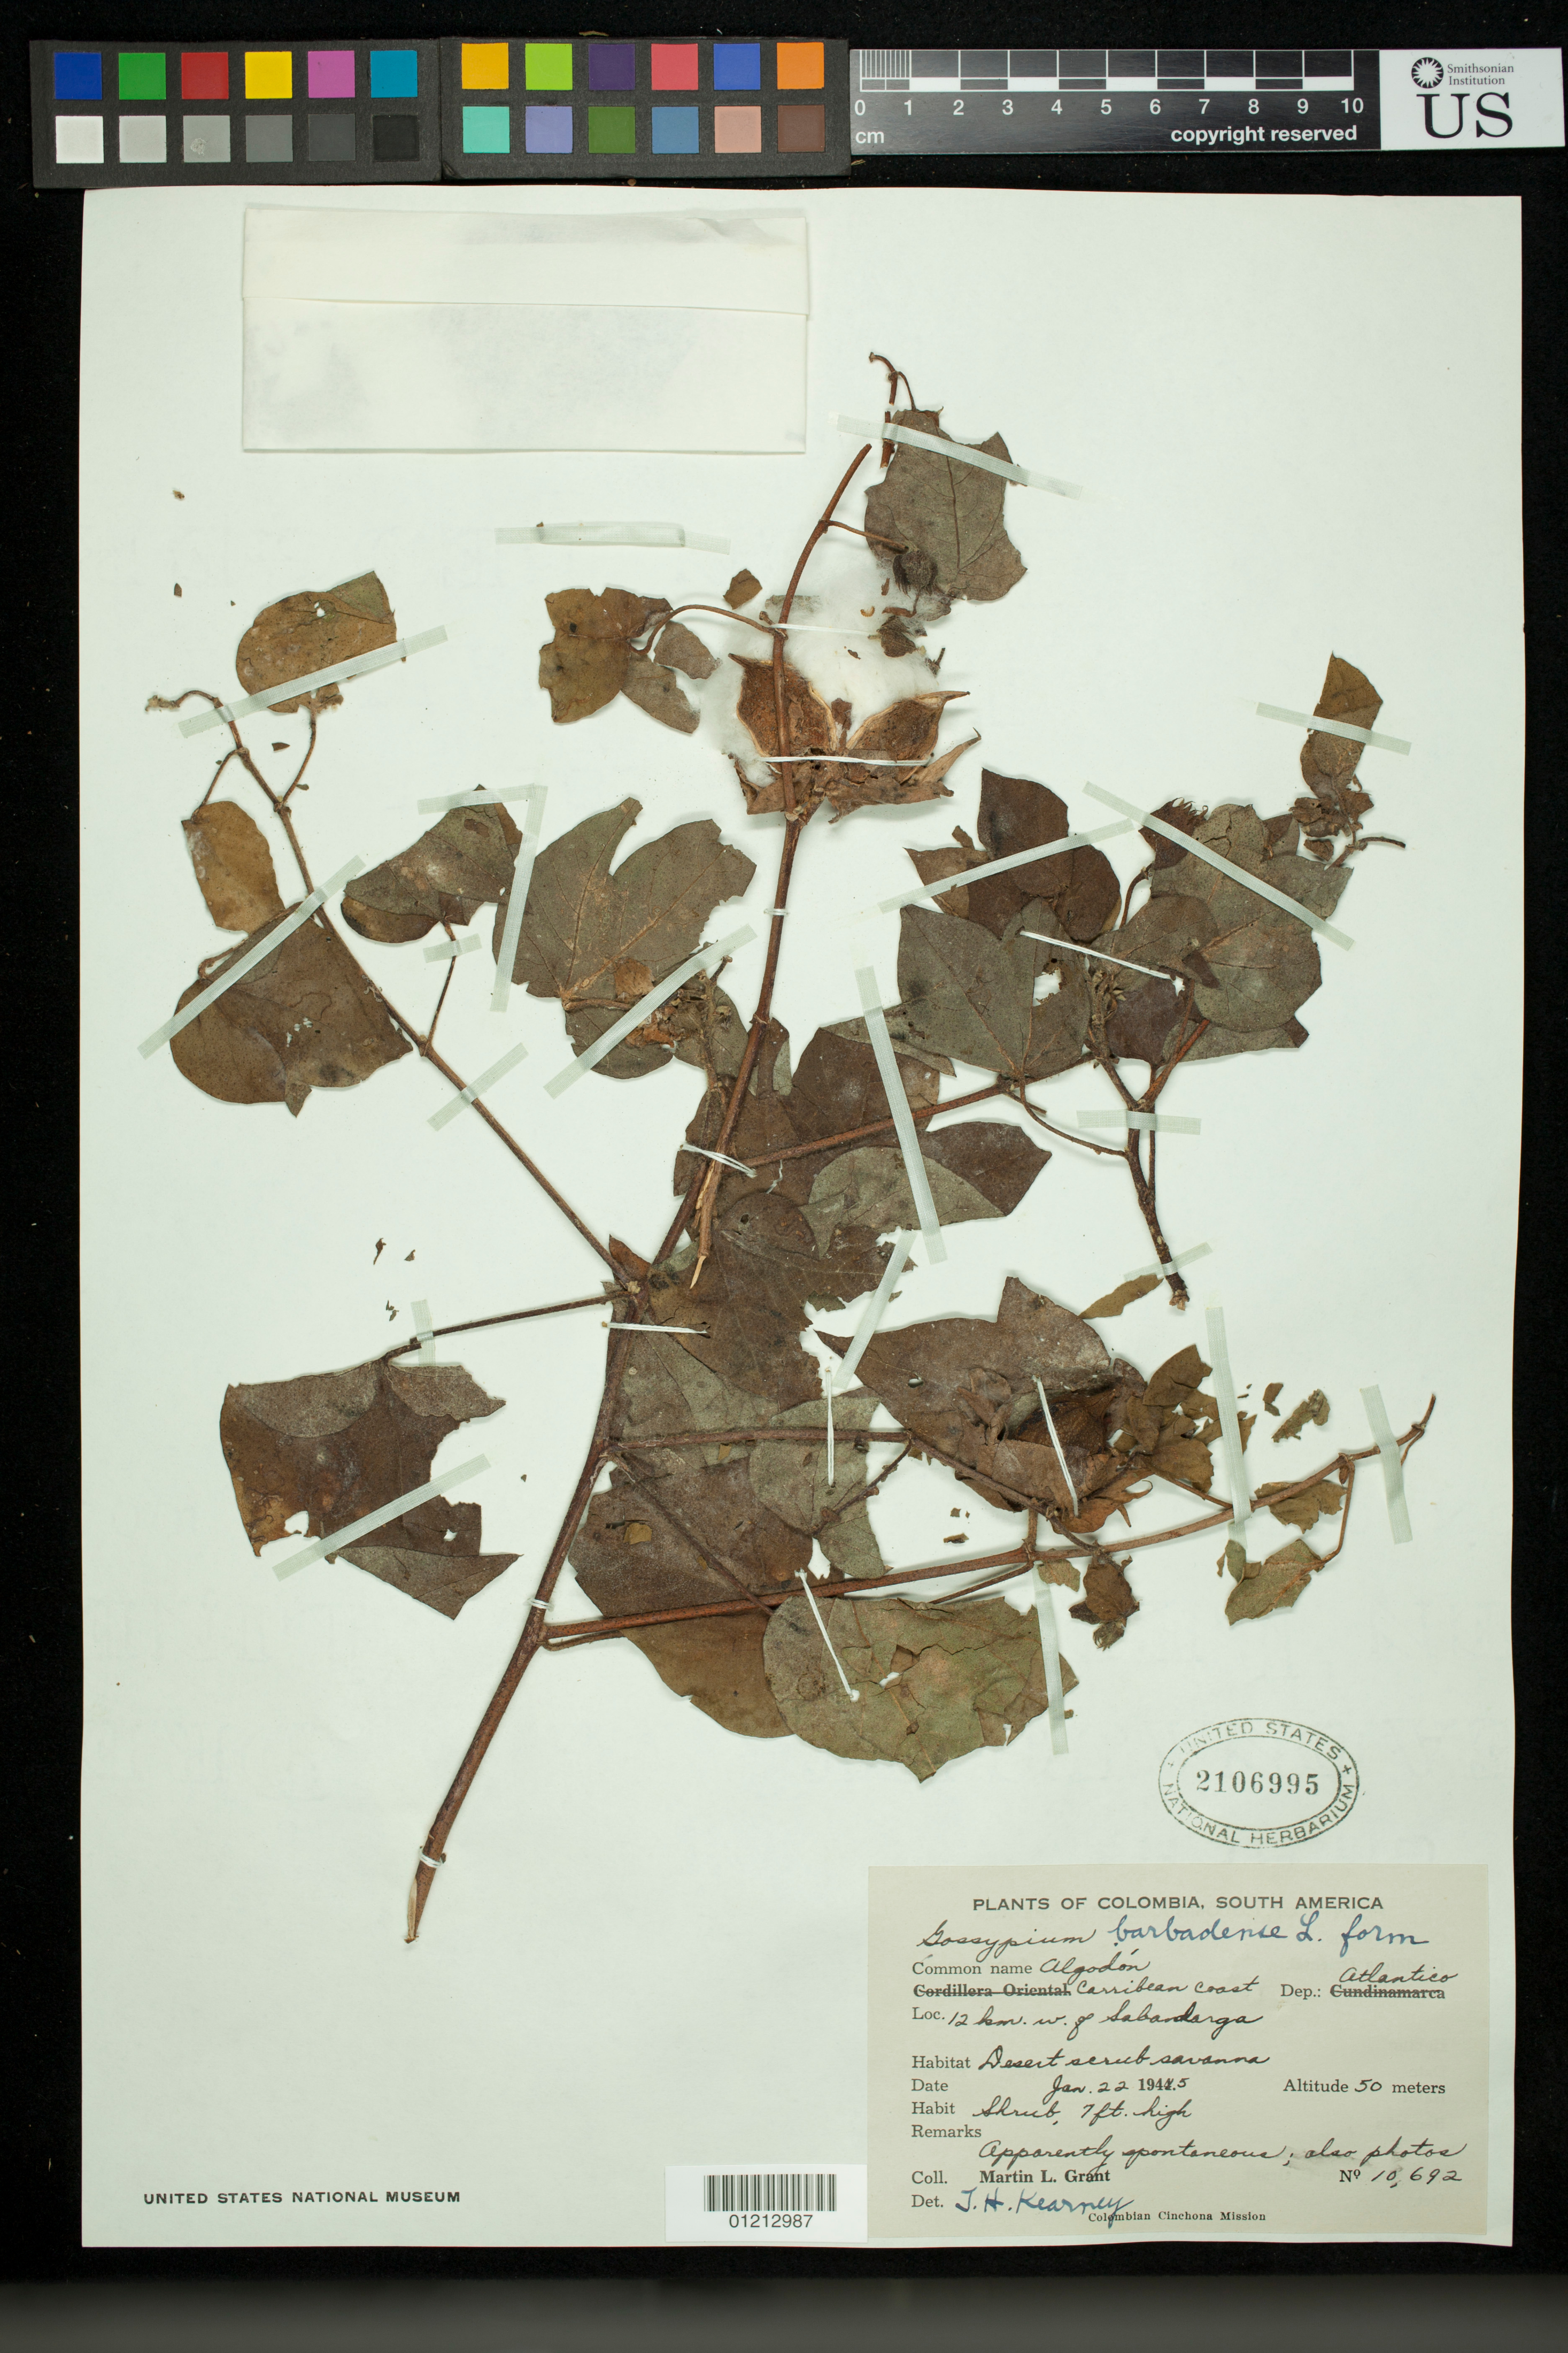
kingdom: Plantae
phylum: Tracheophyta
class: Magnoliopsida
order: Malvales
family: Malvaceae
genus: Gossypium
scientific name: Gossypium hirsutum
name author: L.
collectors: M. L. Grant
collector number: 10692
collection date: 1945-01-22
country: Colombia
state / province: Atlántico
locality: Caribbean Coast. 12 km. w. of Sabanalarga.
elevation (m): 50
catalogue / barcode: US 2106995